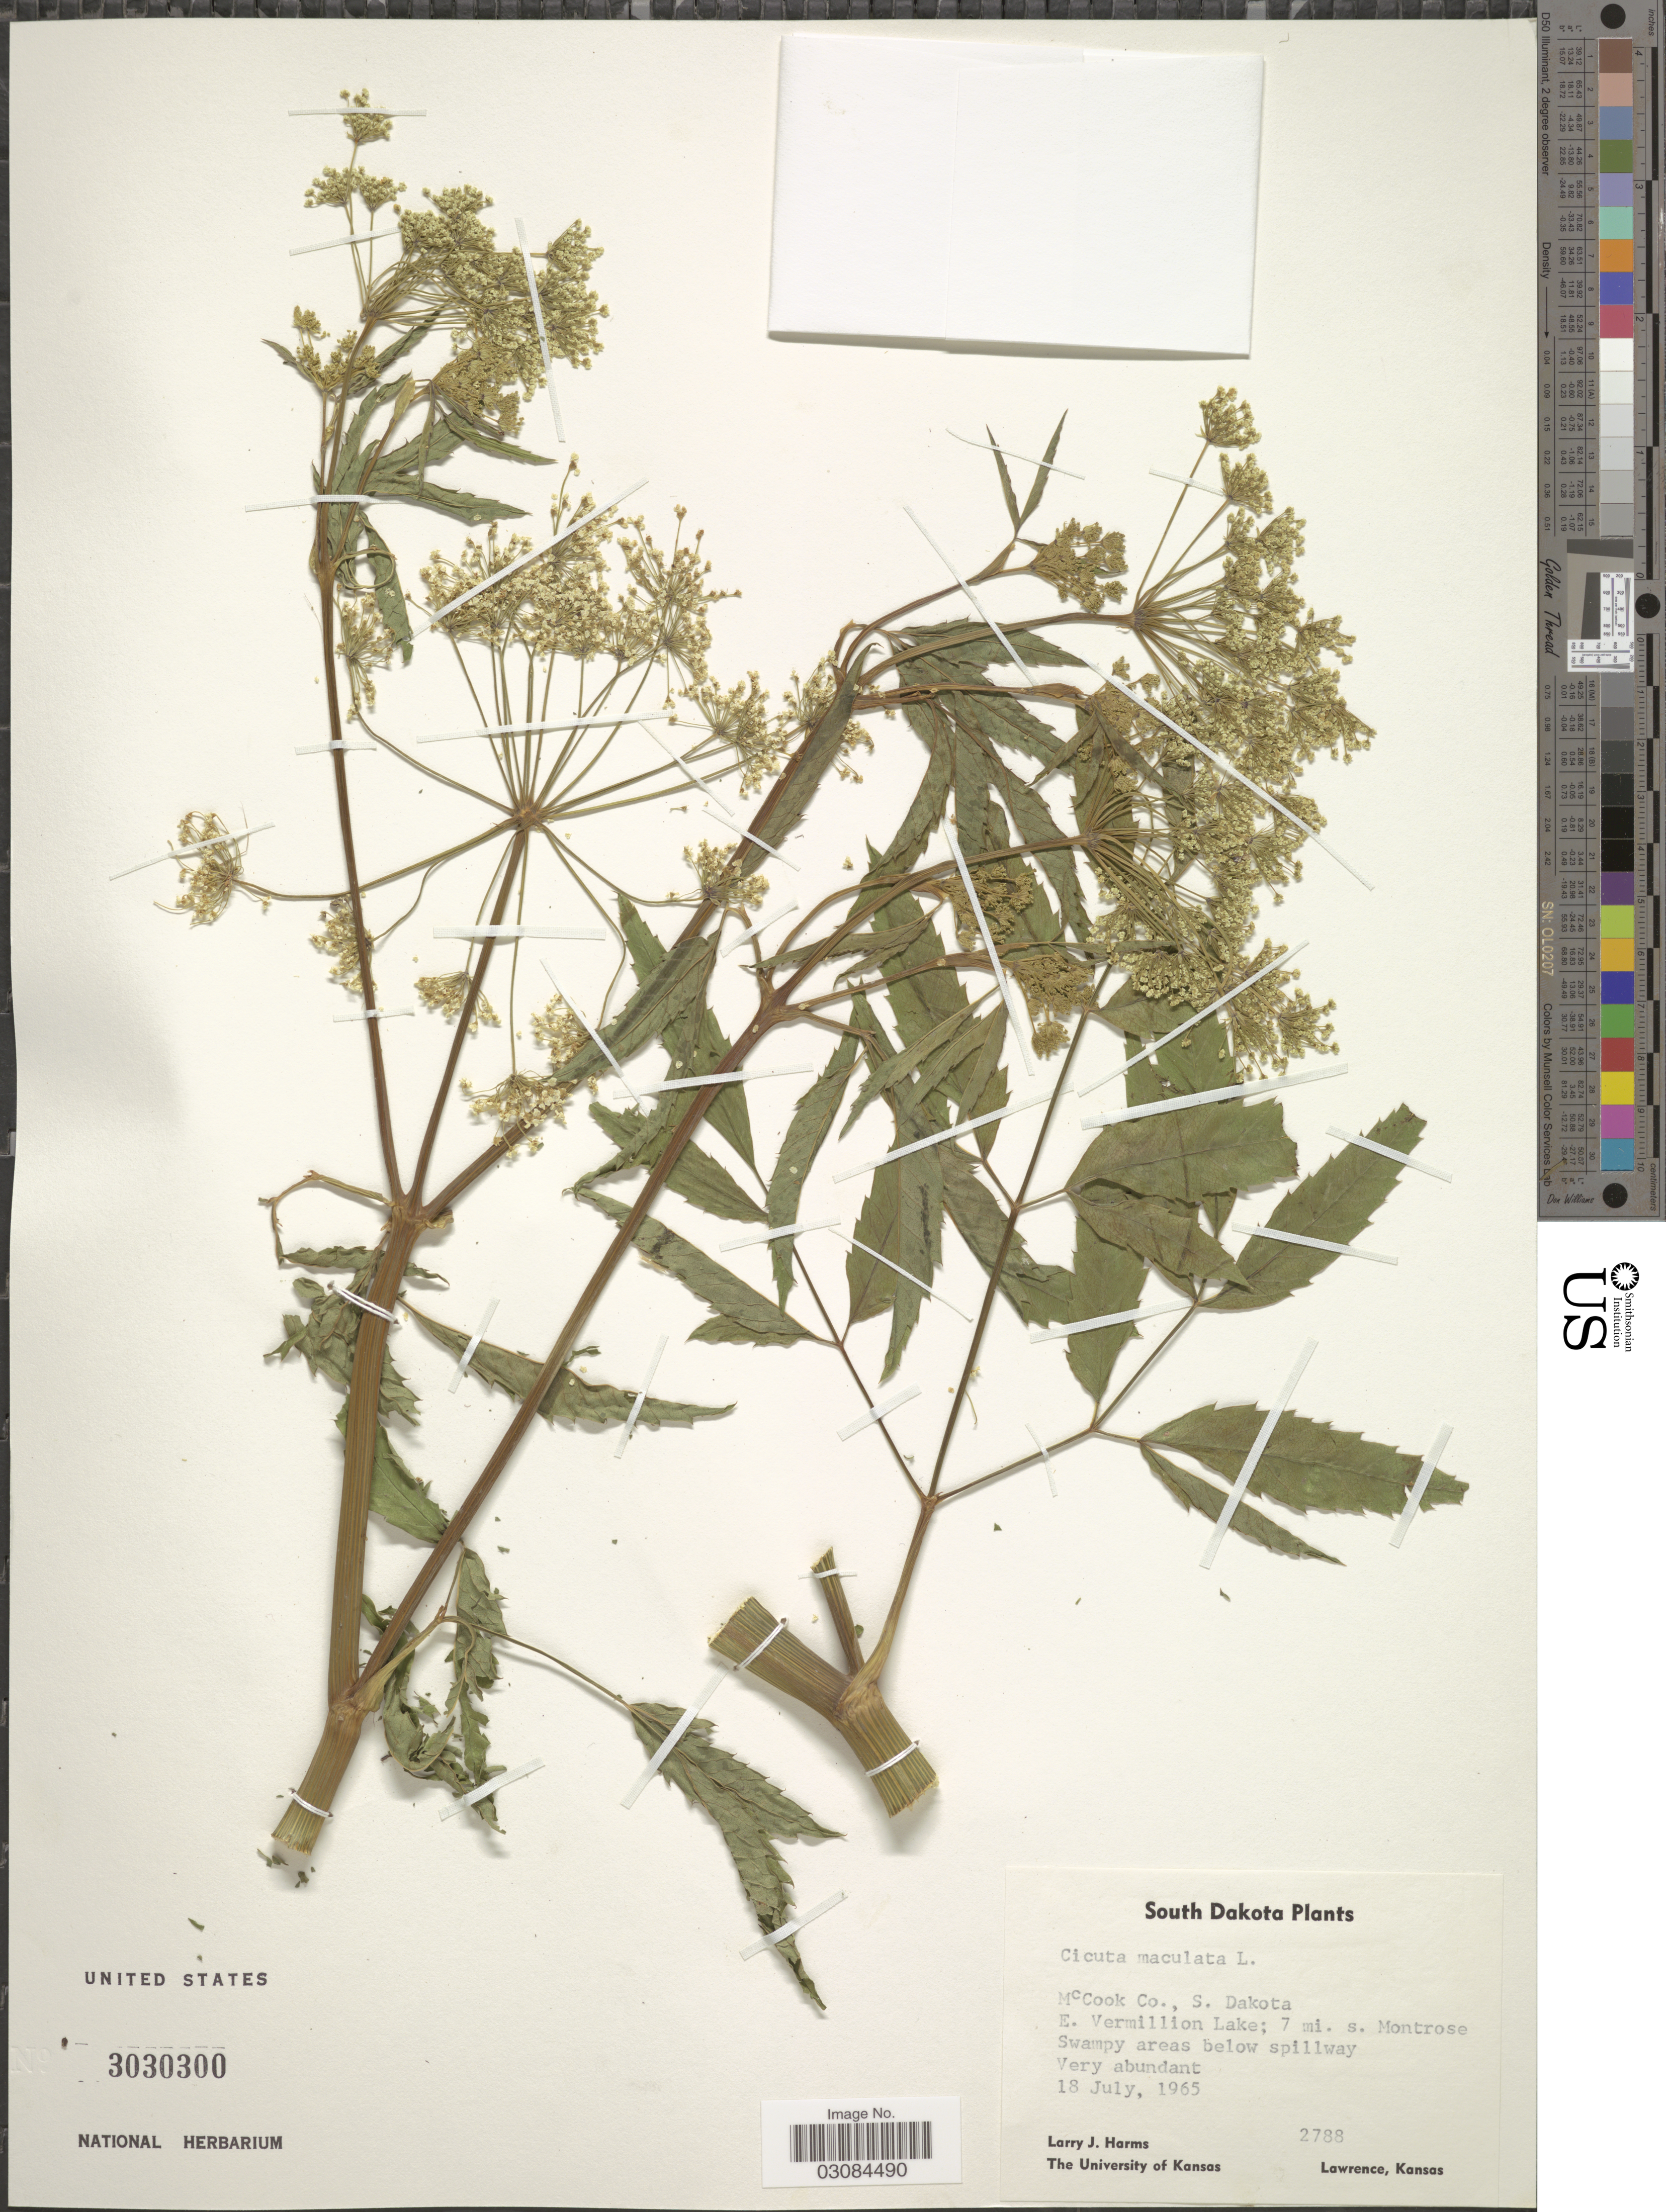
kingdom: Plantae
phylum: Tracheophyta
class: Magnoliopsida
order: Apiales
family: Apiaceae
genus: Cicuta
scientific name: Cicuta maculata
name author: L.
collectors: L. Harms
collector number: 2788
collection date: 1965-07-18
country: United States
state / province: South Dakota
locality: McCook Co., S. Dakota. E. Vermillion Lake; 7 mi. s. Montrose Swampy areas below spillway.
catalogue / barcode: US 3030300